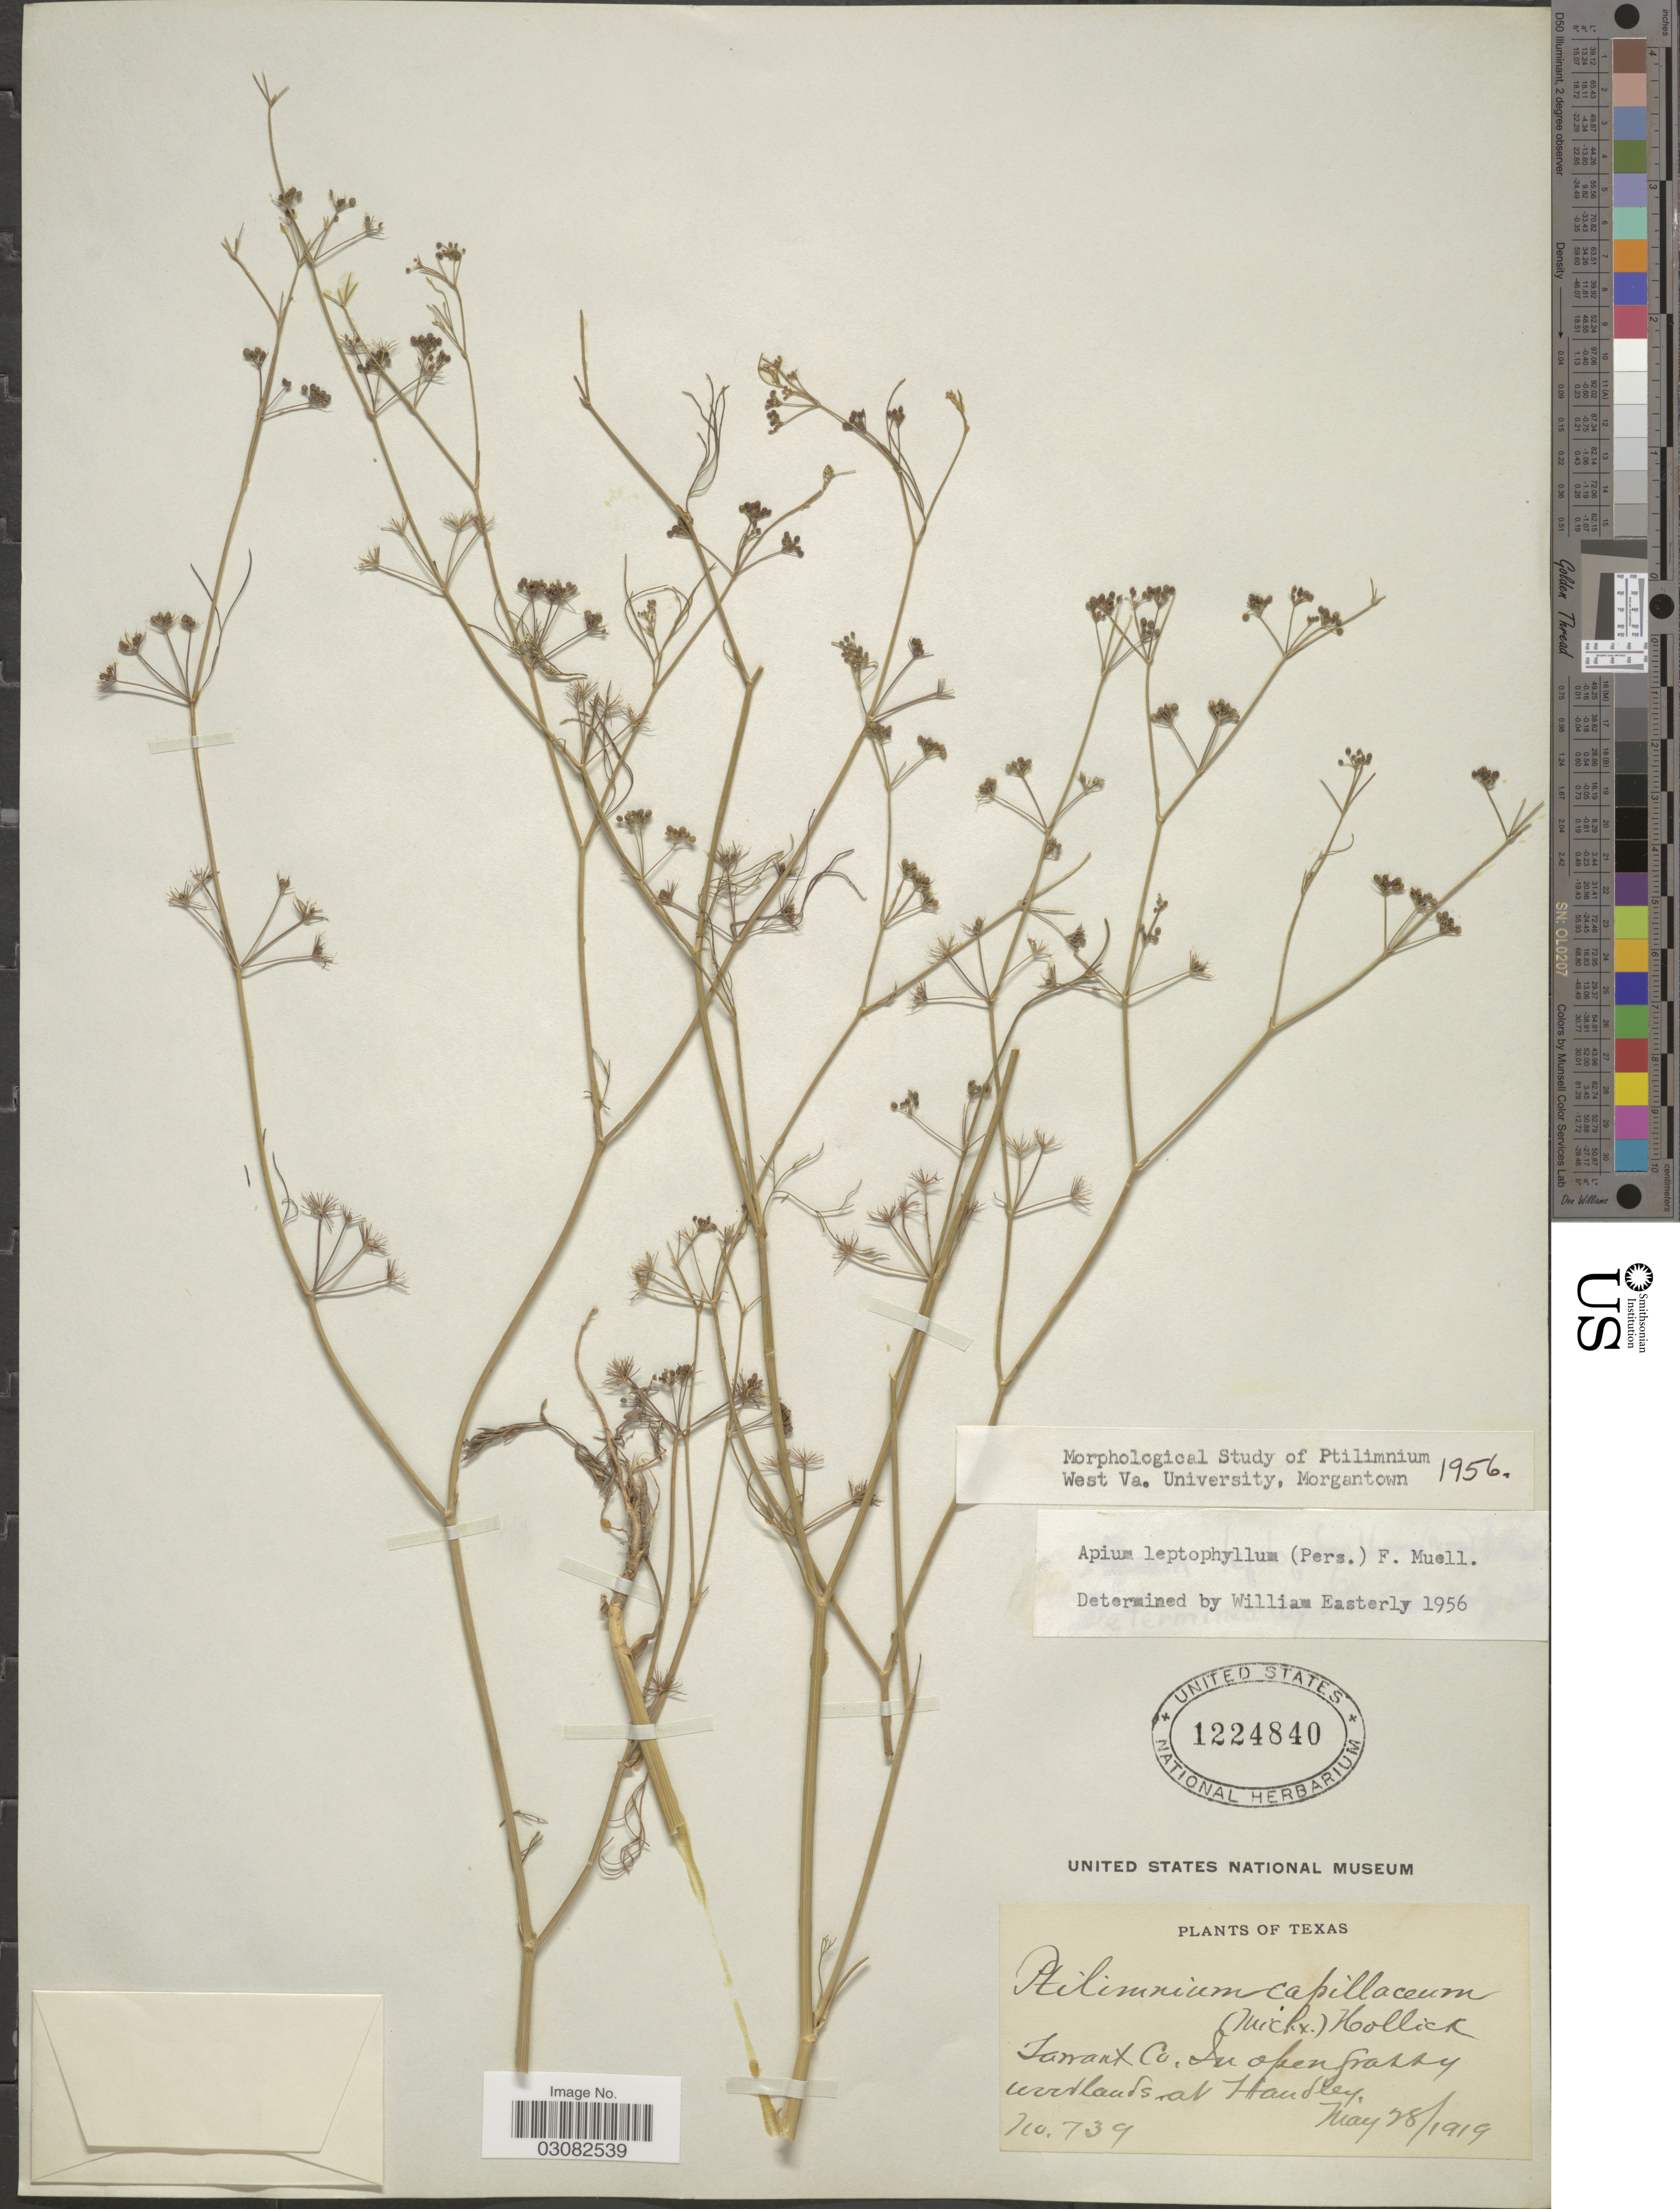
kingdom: Plantae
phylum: Tracheophyta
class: Magnoliopsida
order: Apiales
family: Apiaceae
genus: Apium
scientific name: Apium leptophyllum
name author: (Pers.) F. Muell. ex Benth.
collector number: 739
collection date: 1919-05-28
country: United States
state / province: Texas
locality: Tarrant Co., Handley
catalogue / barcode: US 1224840